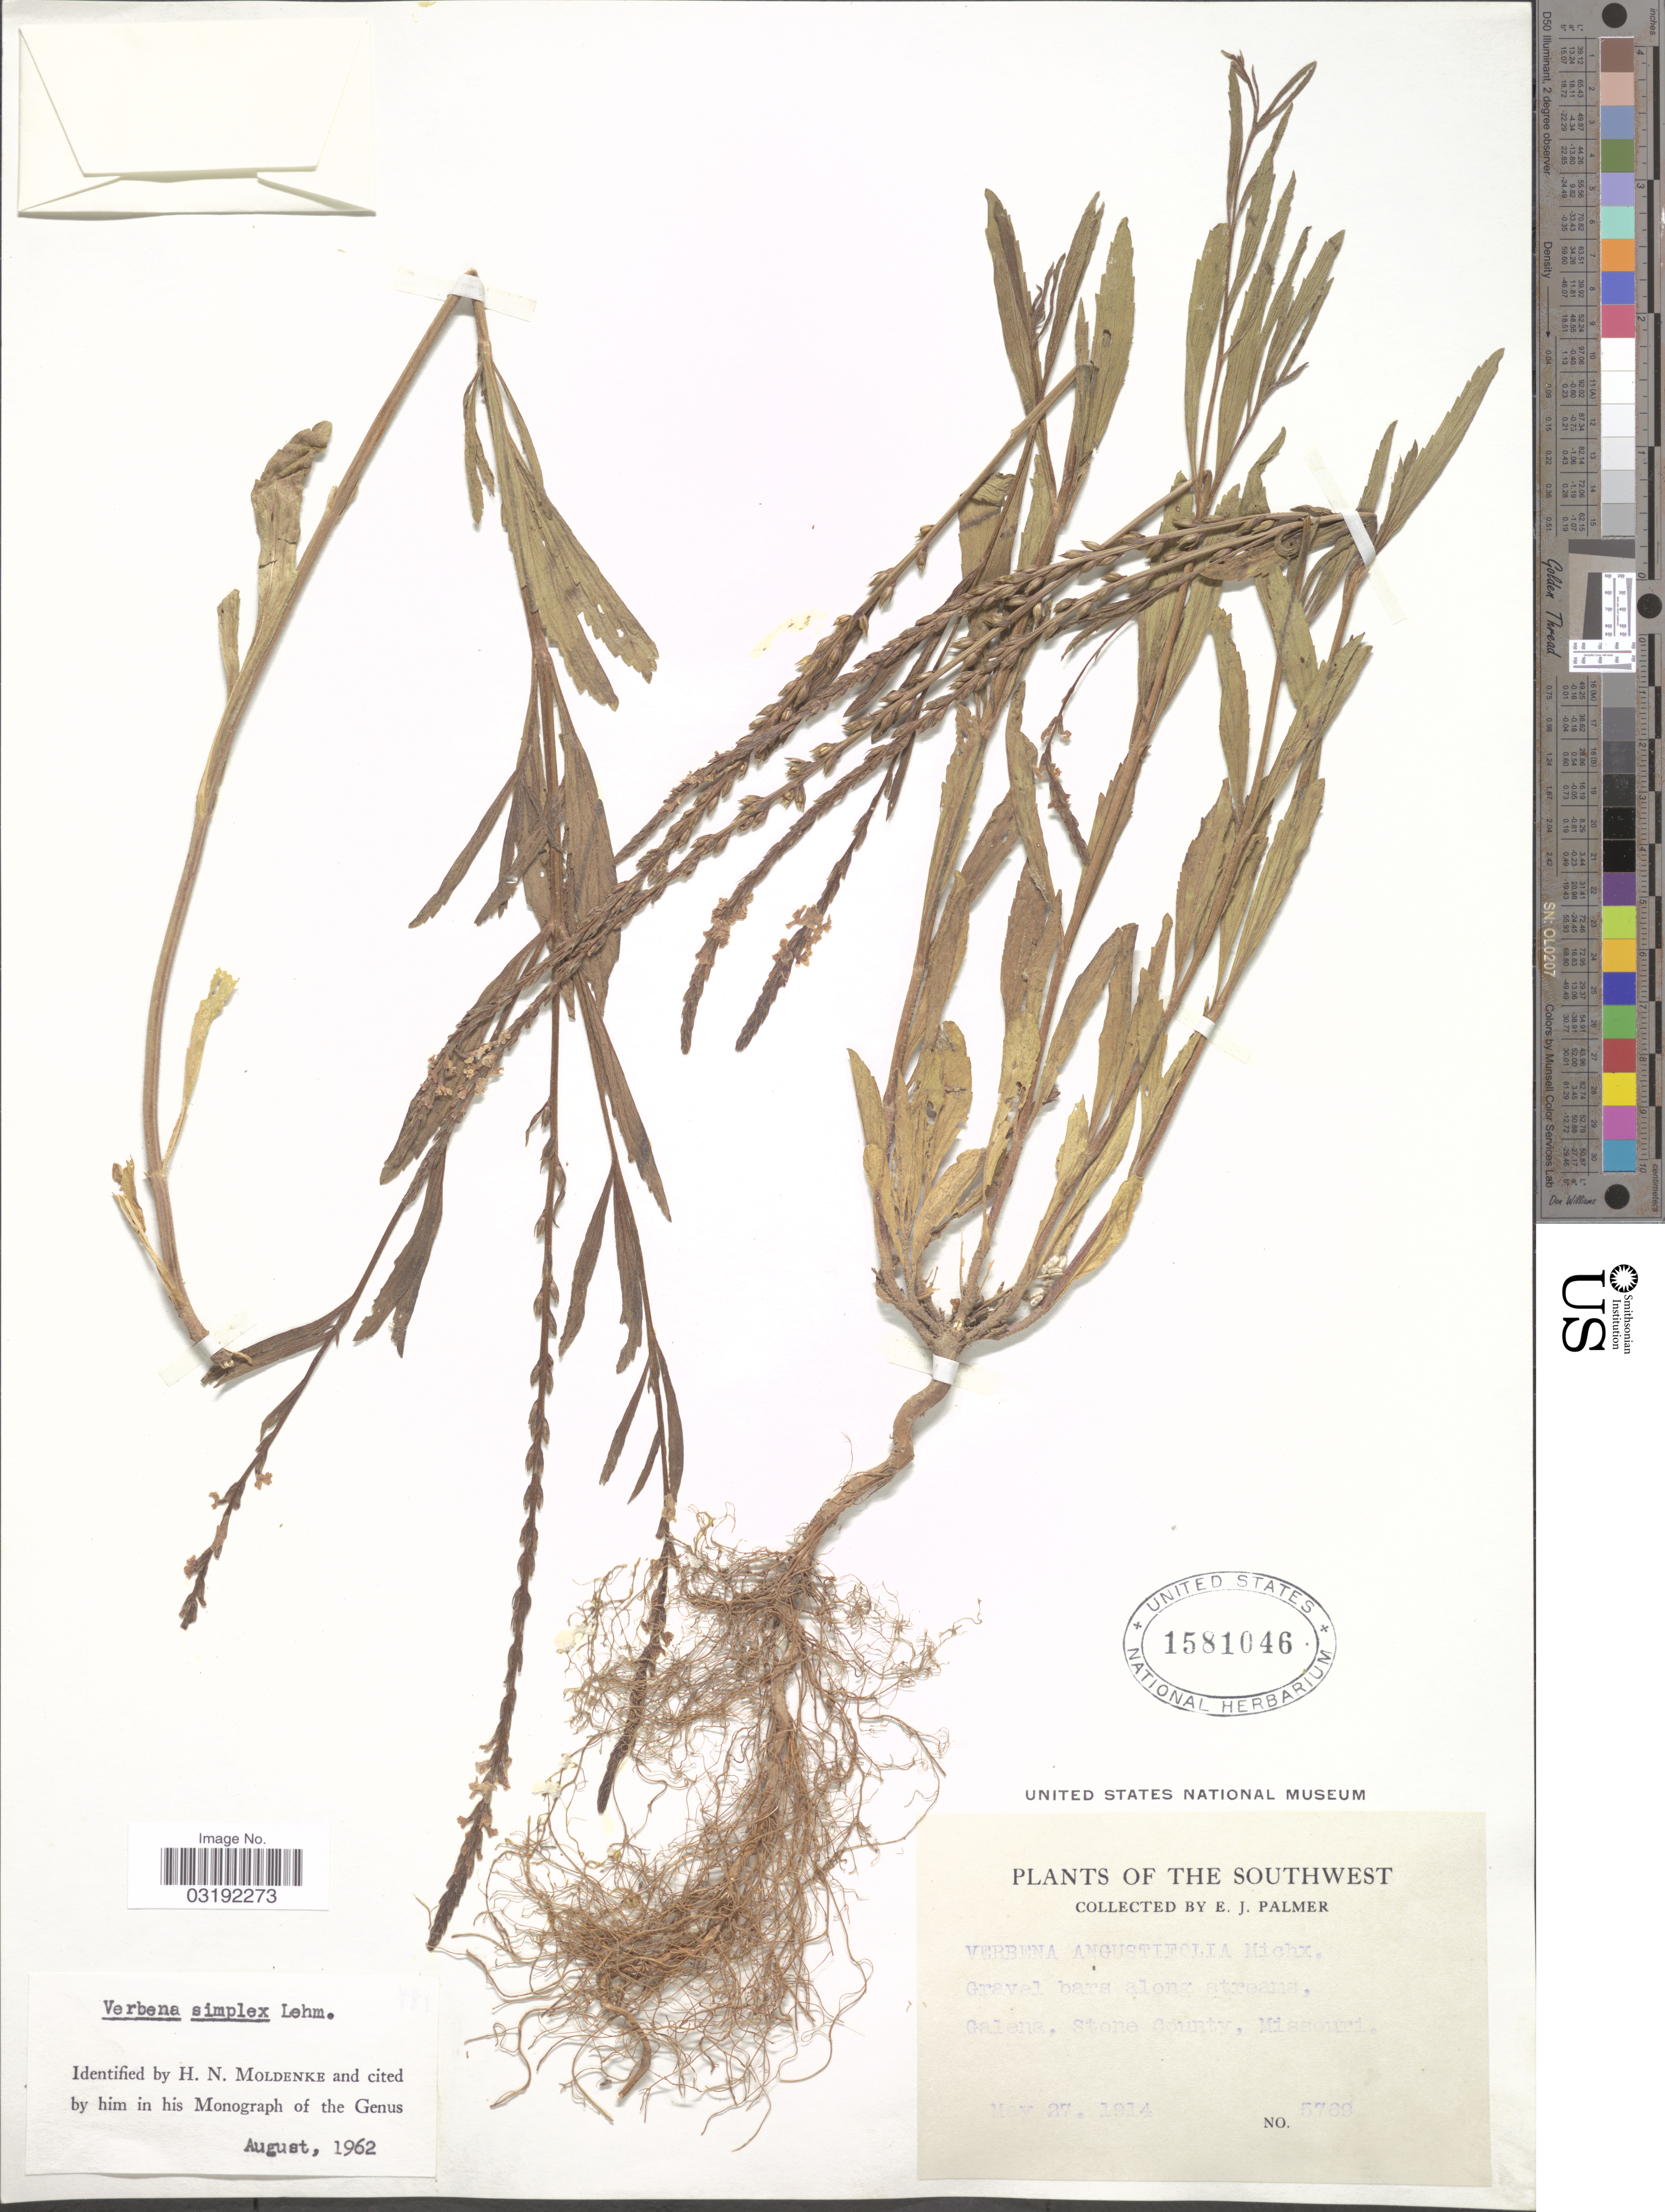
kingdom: Plantae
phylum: Tracheophyta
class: Magnoliopsida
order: Lamiales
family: Verbenaceae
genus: Verbena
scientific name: Verbena simplex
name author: F. Lehm.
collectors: E. J. Palmer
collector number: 5769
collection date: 1914-05-27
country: United States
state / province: Missouri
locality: The Southwest. Galena, Stone County.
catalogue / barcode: US 1581046